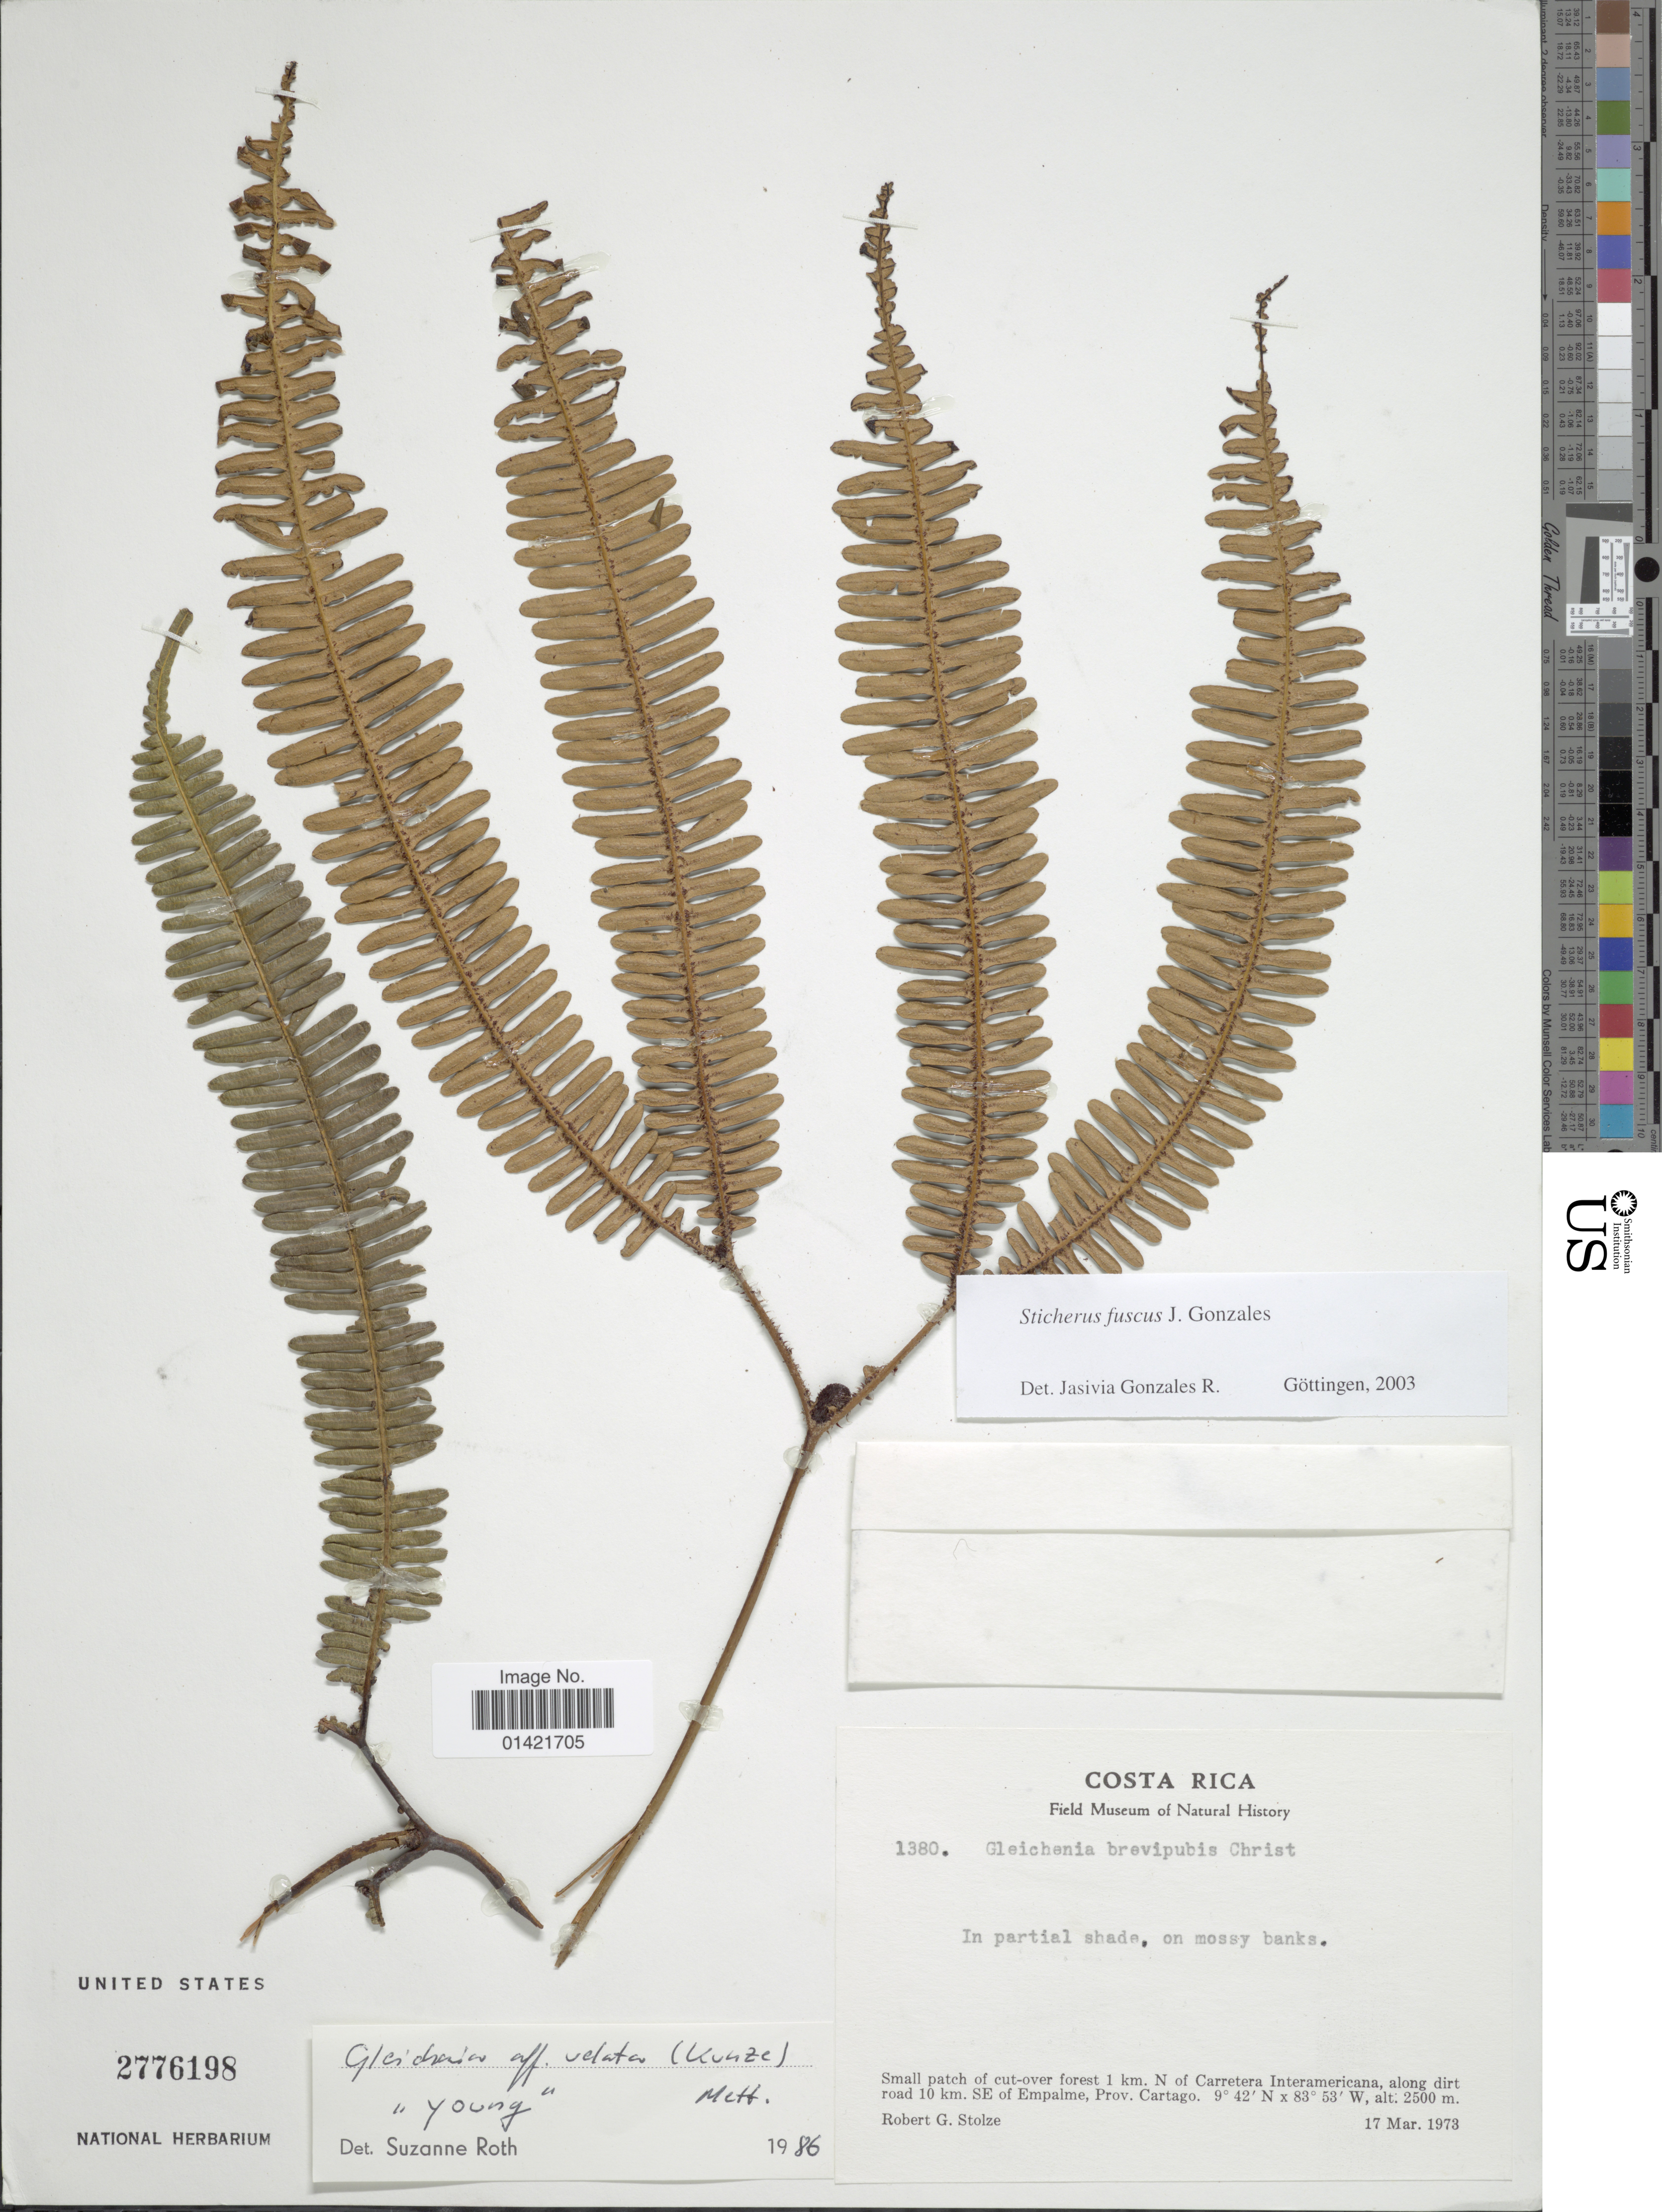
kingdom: Plantae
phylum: Tracheophyta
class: Polypodiopsida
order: Gleicheniales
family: Gleicheniaceae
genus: Sticherus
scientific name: Sticherus fuscus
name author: J. Gonzales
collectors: R. G. Stolze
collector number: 1380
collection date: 1973-03-17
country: Costa Rica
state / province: Cartago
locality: Small patch of cut-over forest 1 km. N. of Carretera Interamericana, along dirt road 10 km. SE of Empalme, Prov. Cartago.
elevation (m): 2500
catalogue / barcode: US 2776198